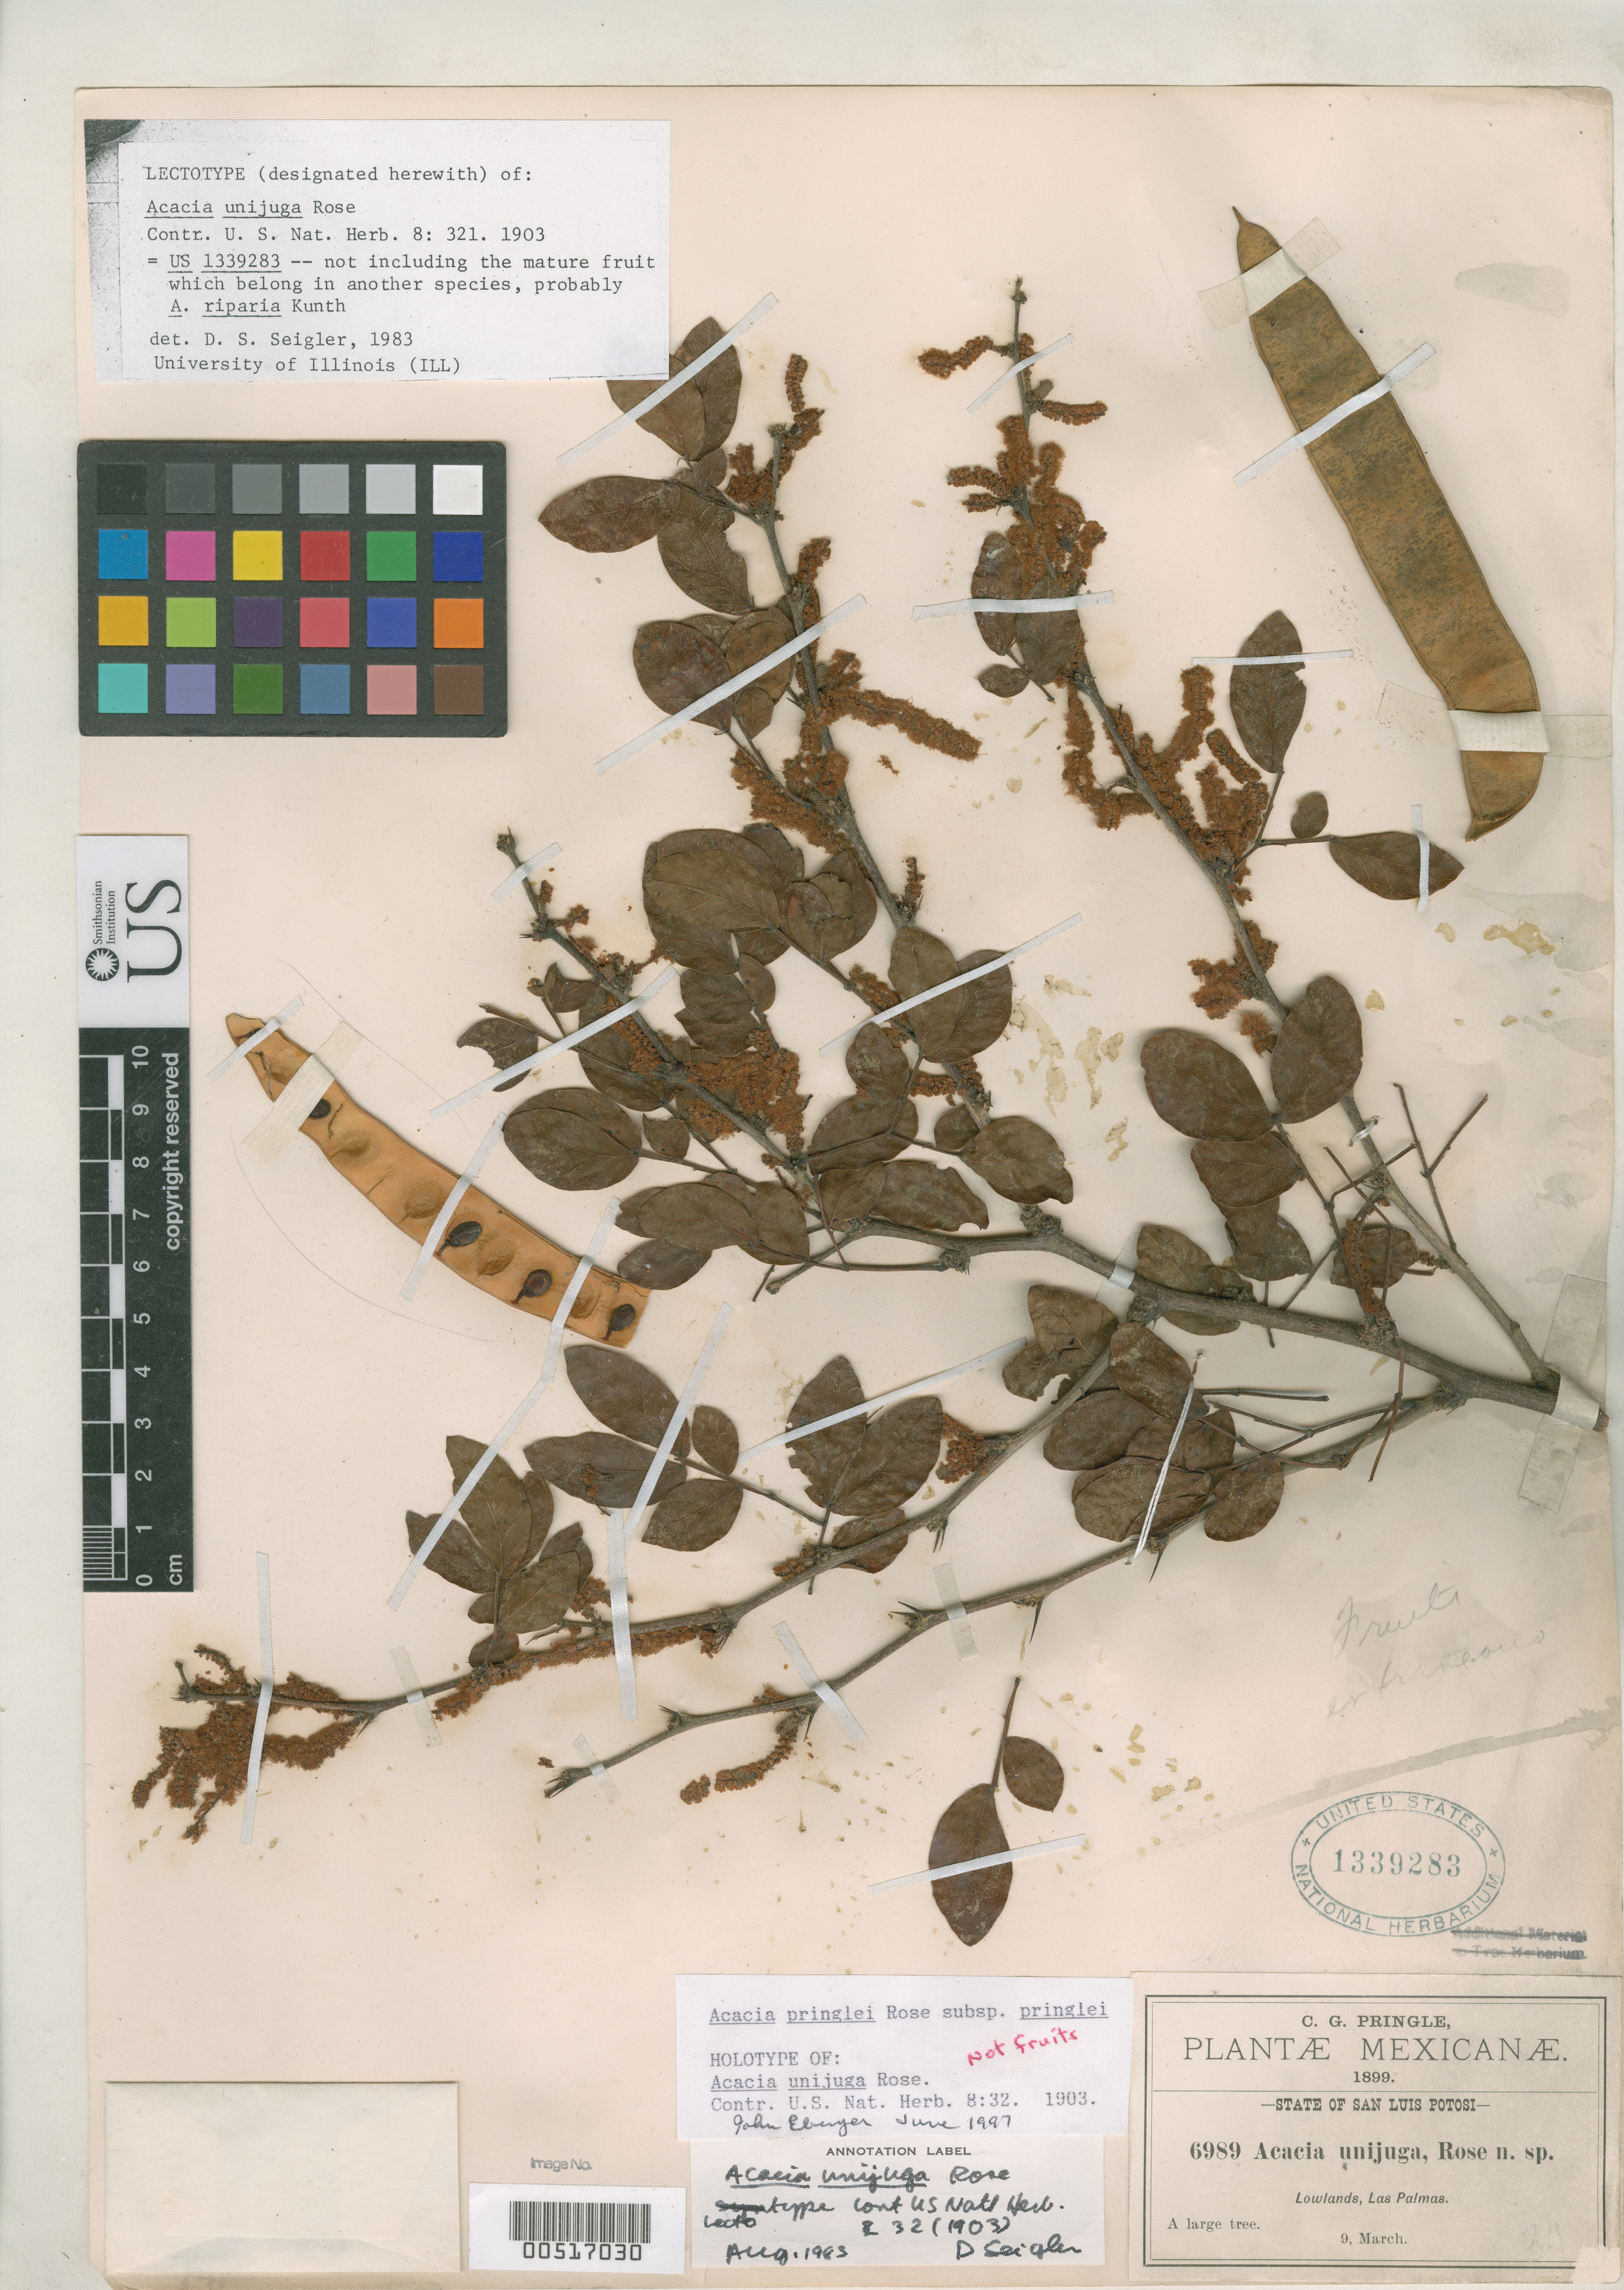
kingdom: Plantae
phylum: Tracheophyta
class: Magnoliopsida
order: Fabales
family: Fabaceae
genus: Acacia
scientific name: Acacia unijuga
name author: Rose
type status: Type Collection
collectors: C. G. Pringle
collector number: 6989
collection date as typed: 09 Mar 1899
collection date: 1899-03-09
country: Mexico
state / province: San Luis Potosi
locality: Las Palmas, lowlands.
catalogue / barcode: US 1339283